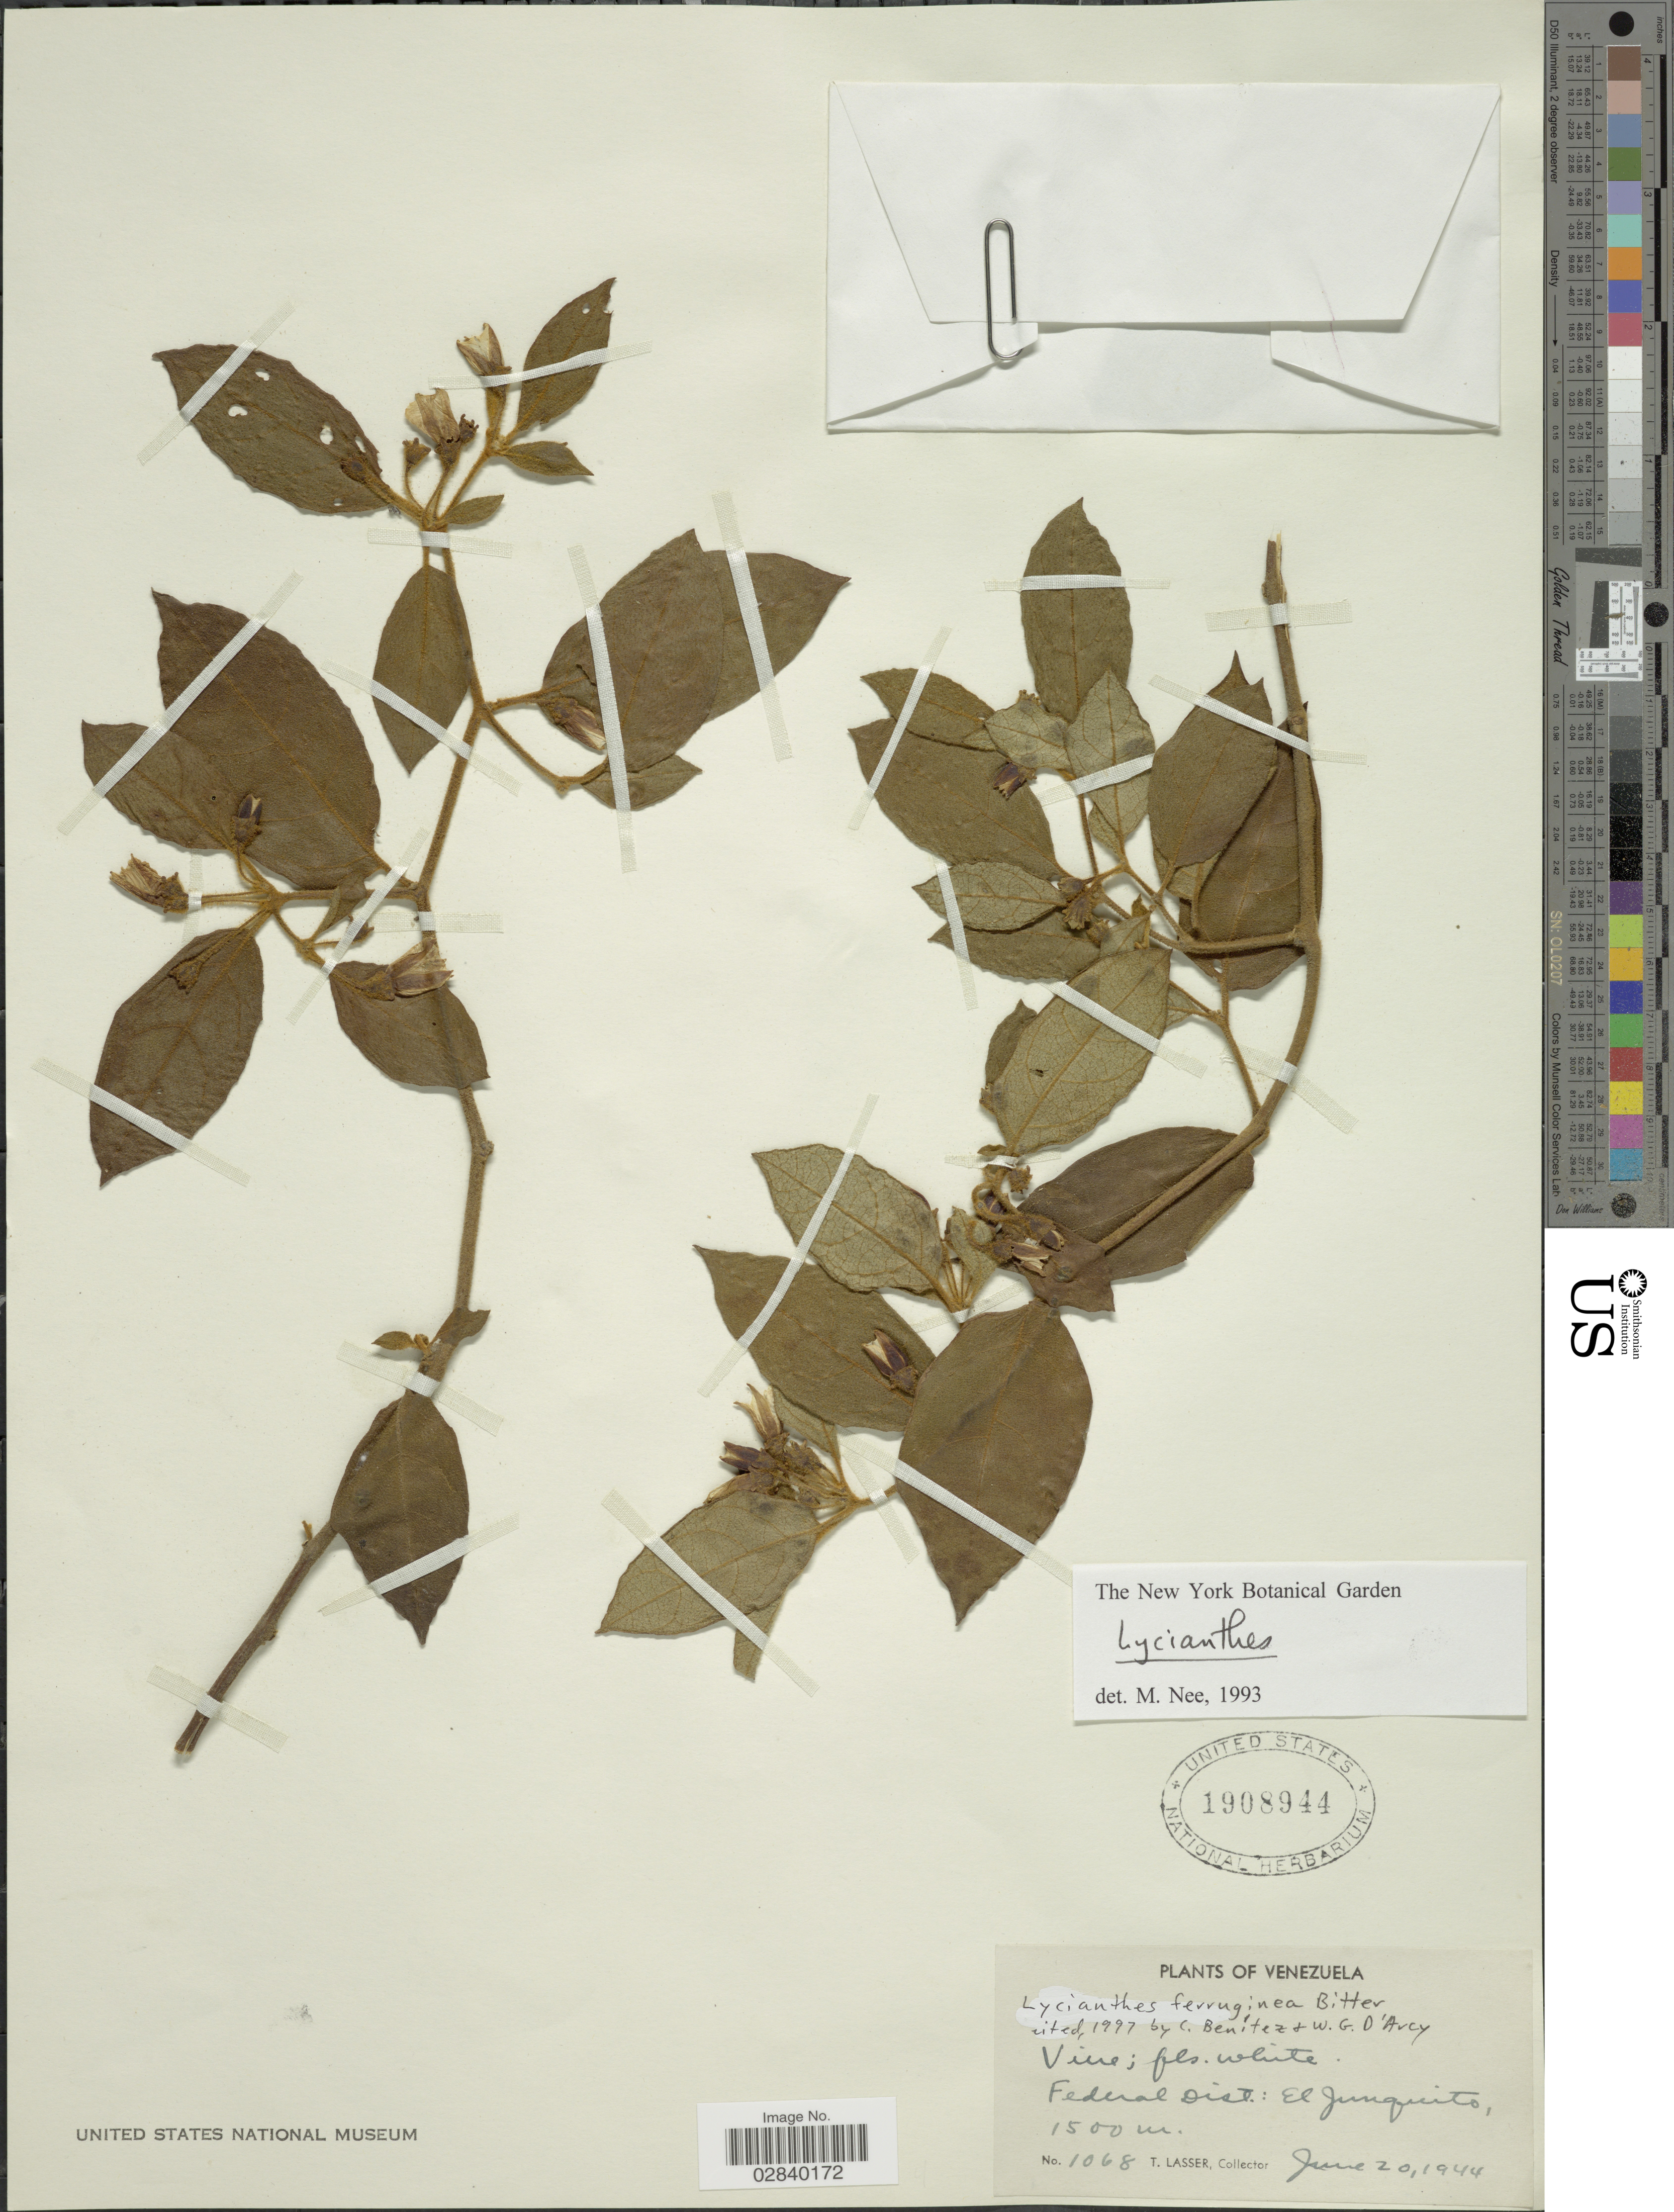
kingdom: Plantae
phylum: Tracheophyta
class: Magnoliopsida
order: Solanales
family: Solanaceae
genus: Lycianthes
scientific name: Lycianthes ferruginea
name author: Bitter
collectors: T. Lasser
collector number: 1068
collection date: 1944-06-20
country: Venezuela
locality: Federal Dist.: El Junquito.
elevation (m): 1500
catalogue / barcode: US 1908944